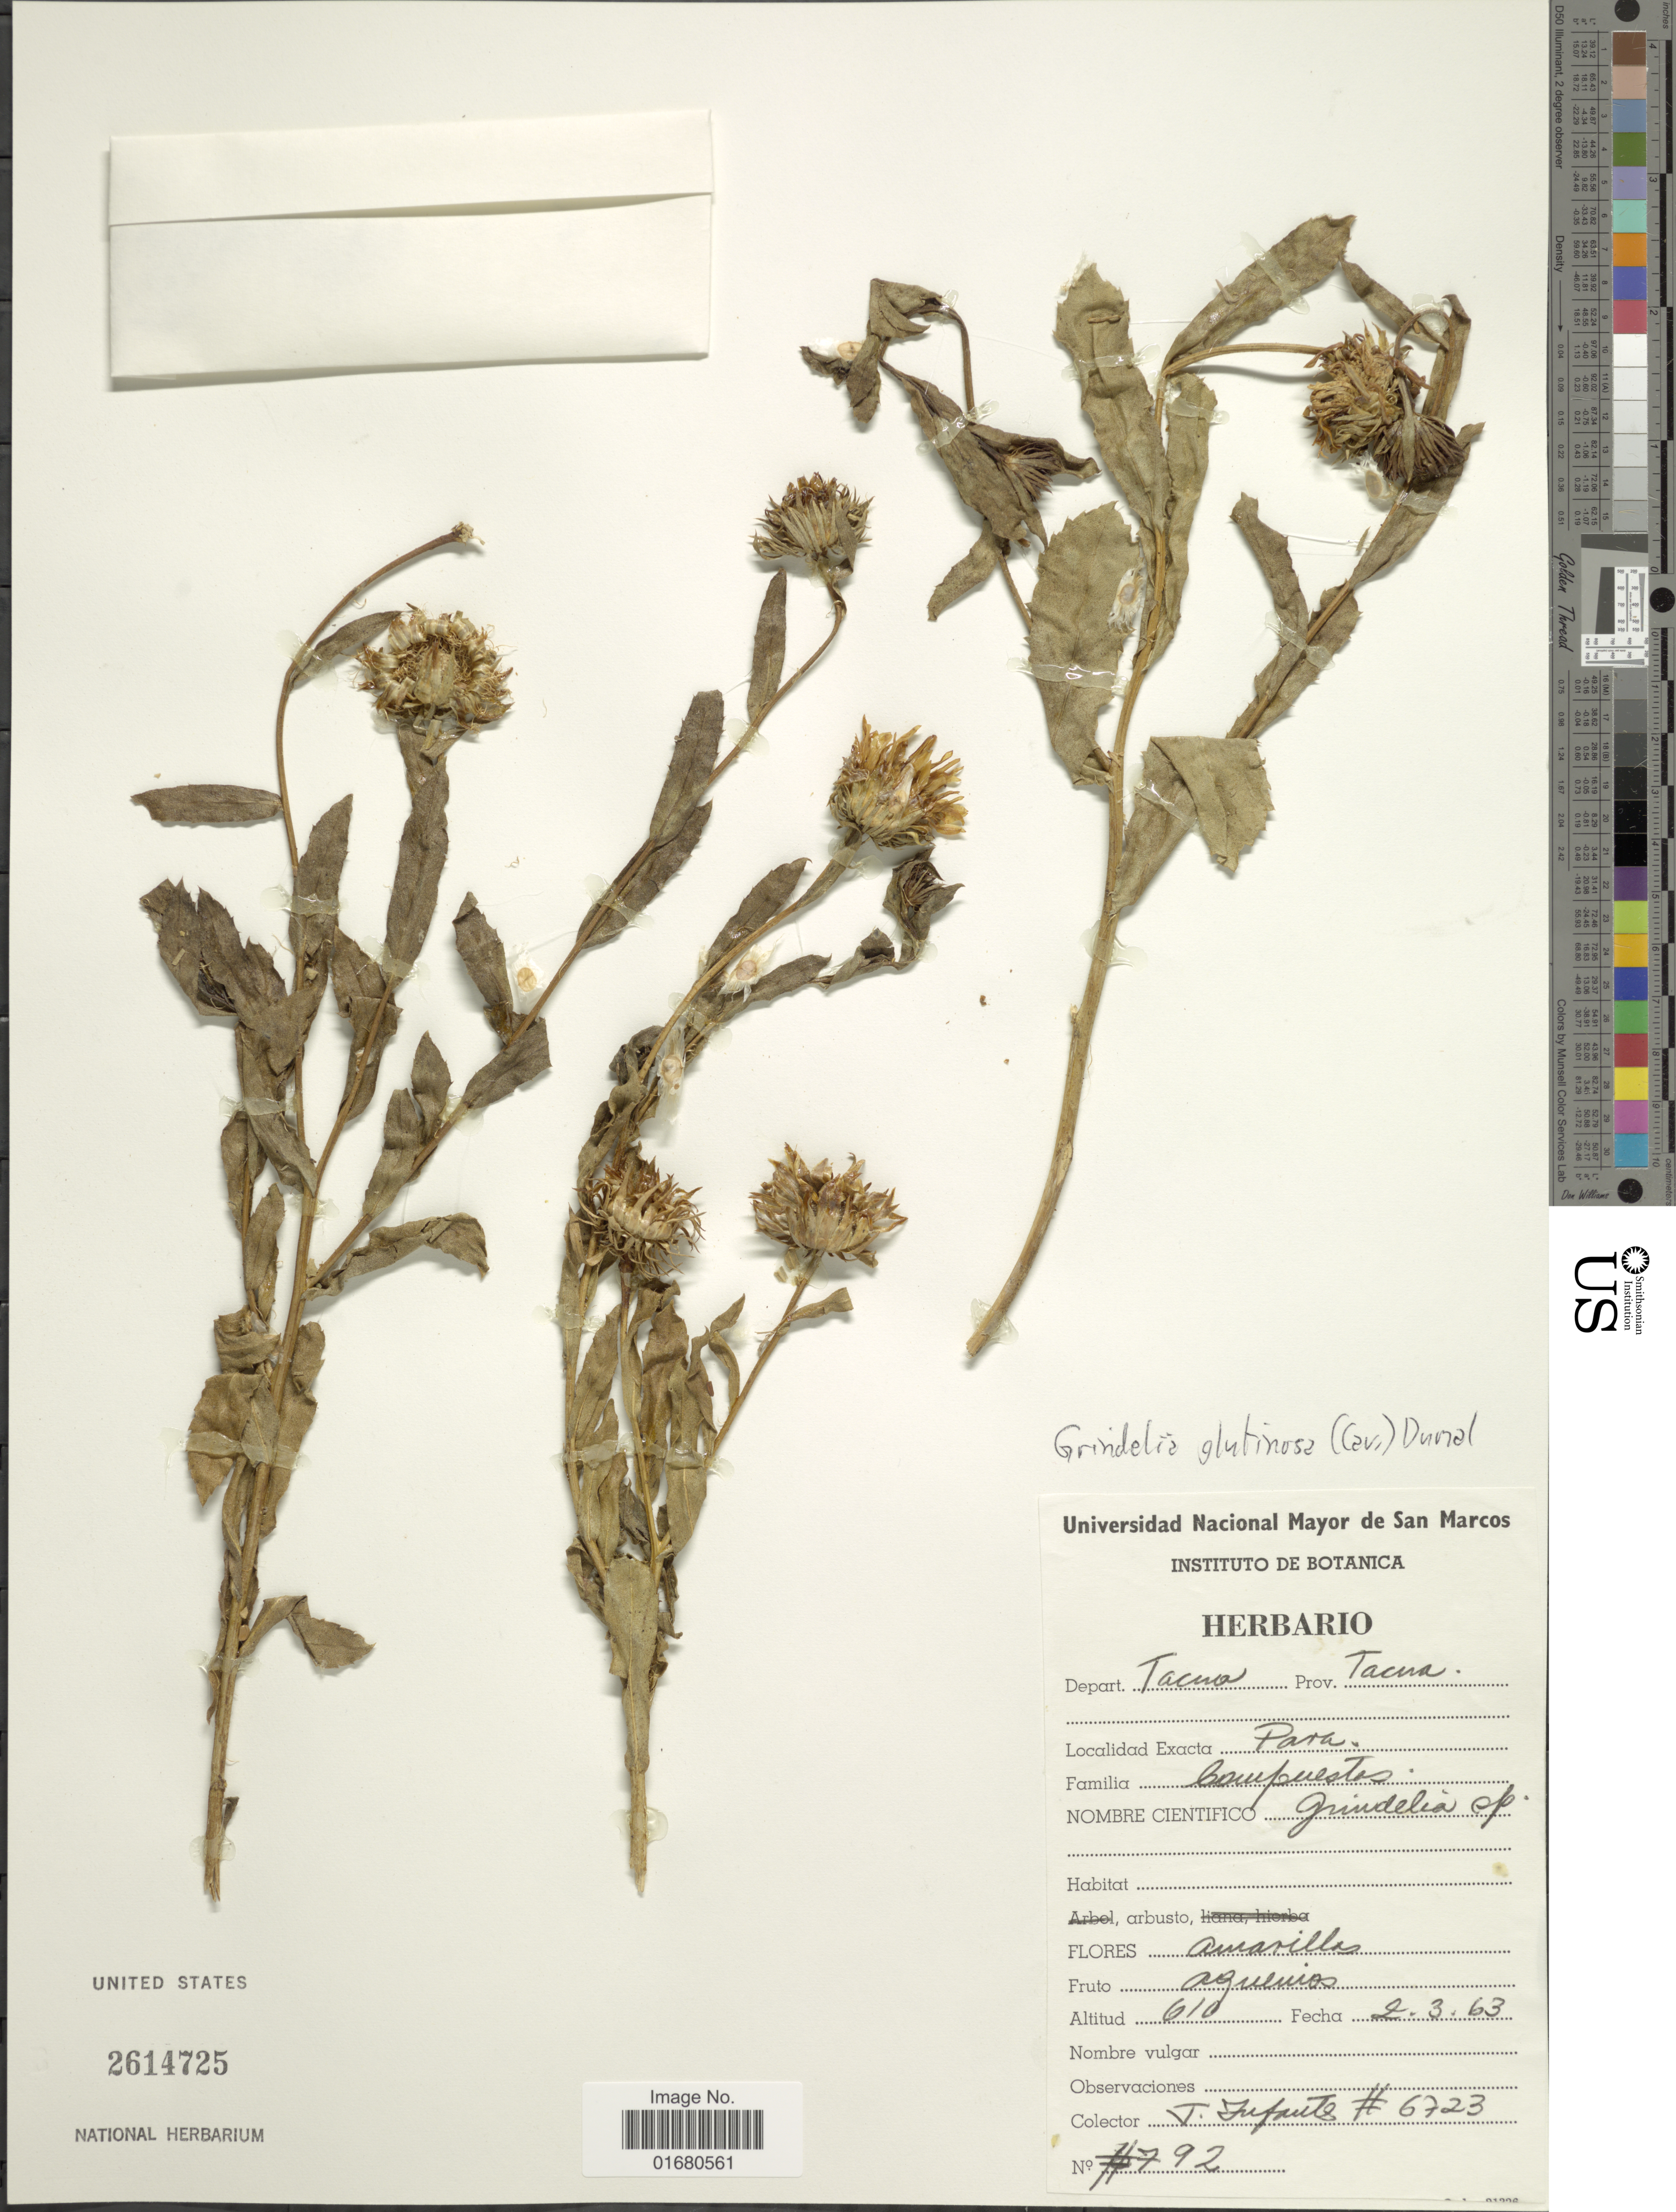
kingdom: Plantae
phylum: Tracheophyta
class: Magnoliopsida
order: Asterales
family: Asteraceae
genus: Grindelia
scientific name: Grindelia glutinosa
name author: (Cav.) Dunal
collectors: J. Tufauts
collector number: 6723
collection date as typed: Transcribed d/m/y: 2/3/63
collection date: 1963-03-02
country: Peru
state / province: Tacna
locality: Para, Depart. Tacna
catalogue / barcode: US 2614725